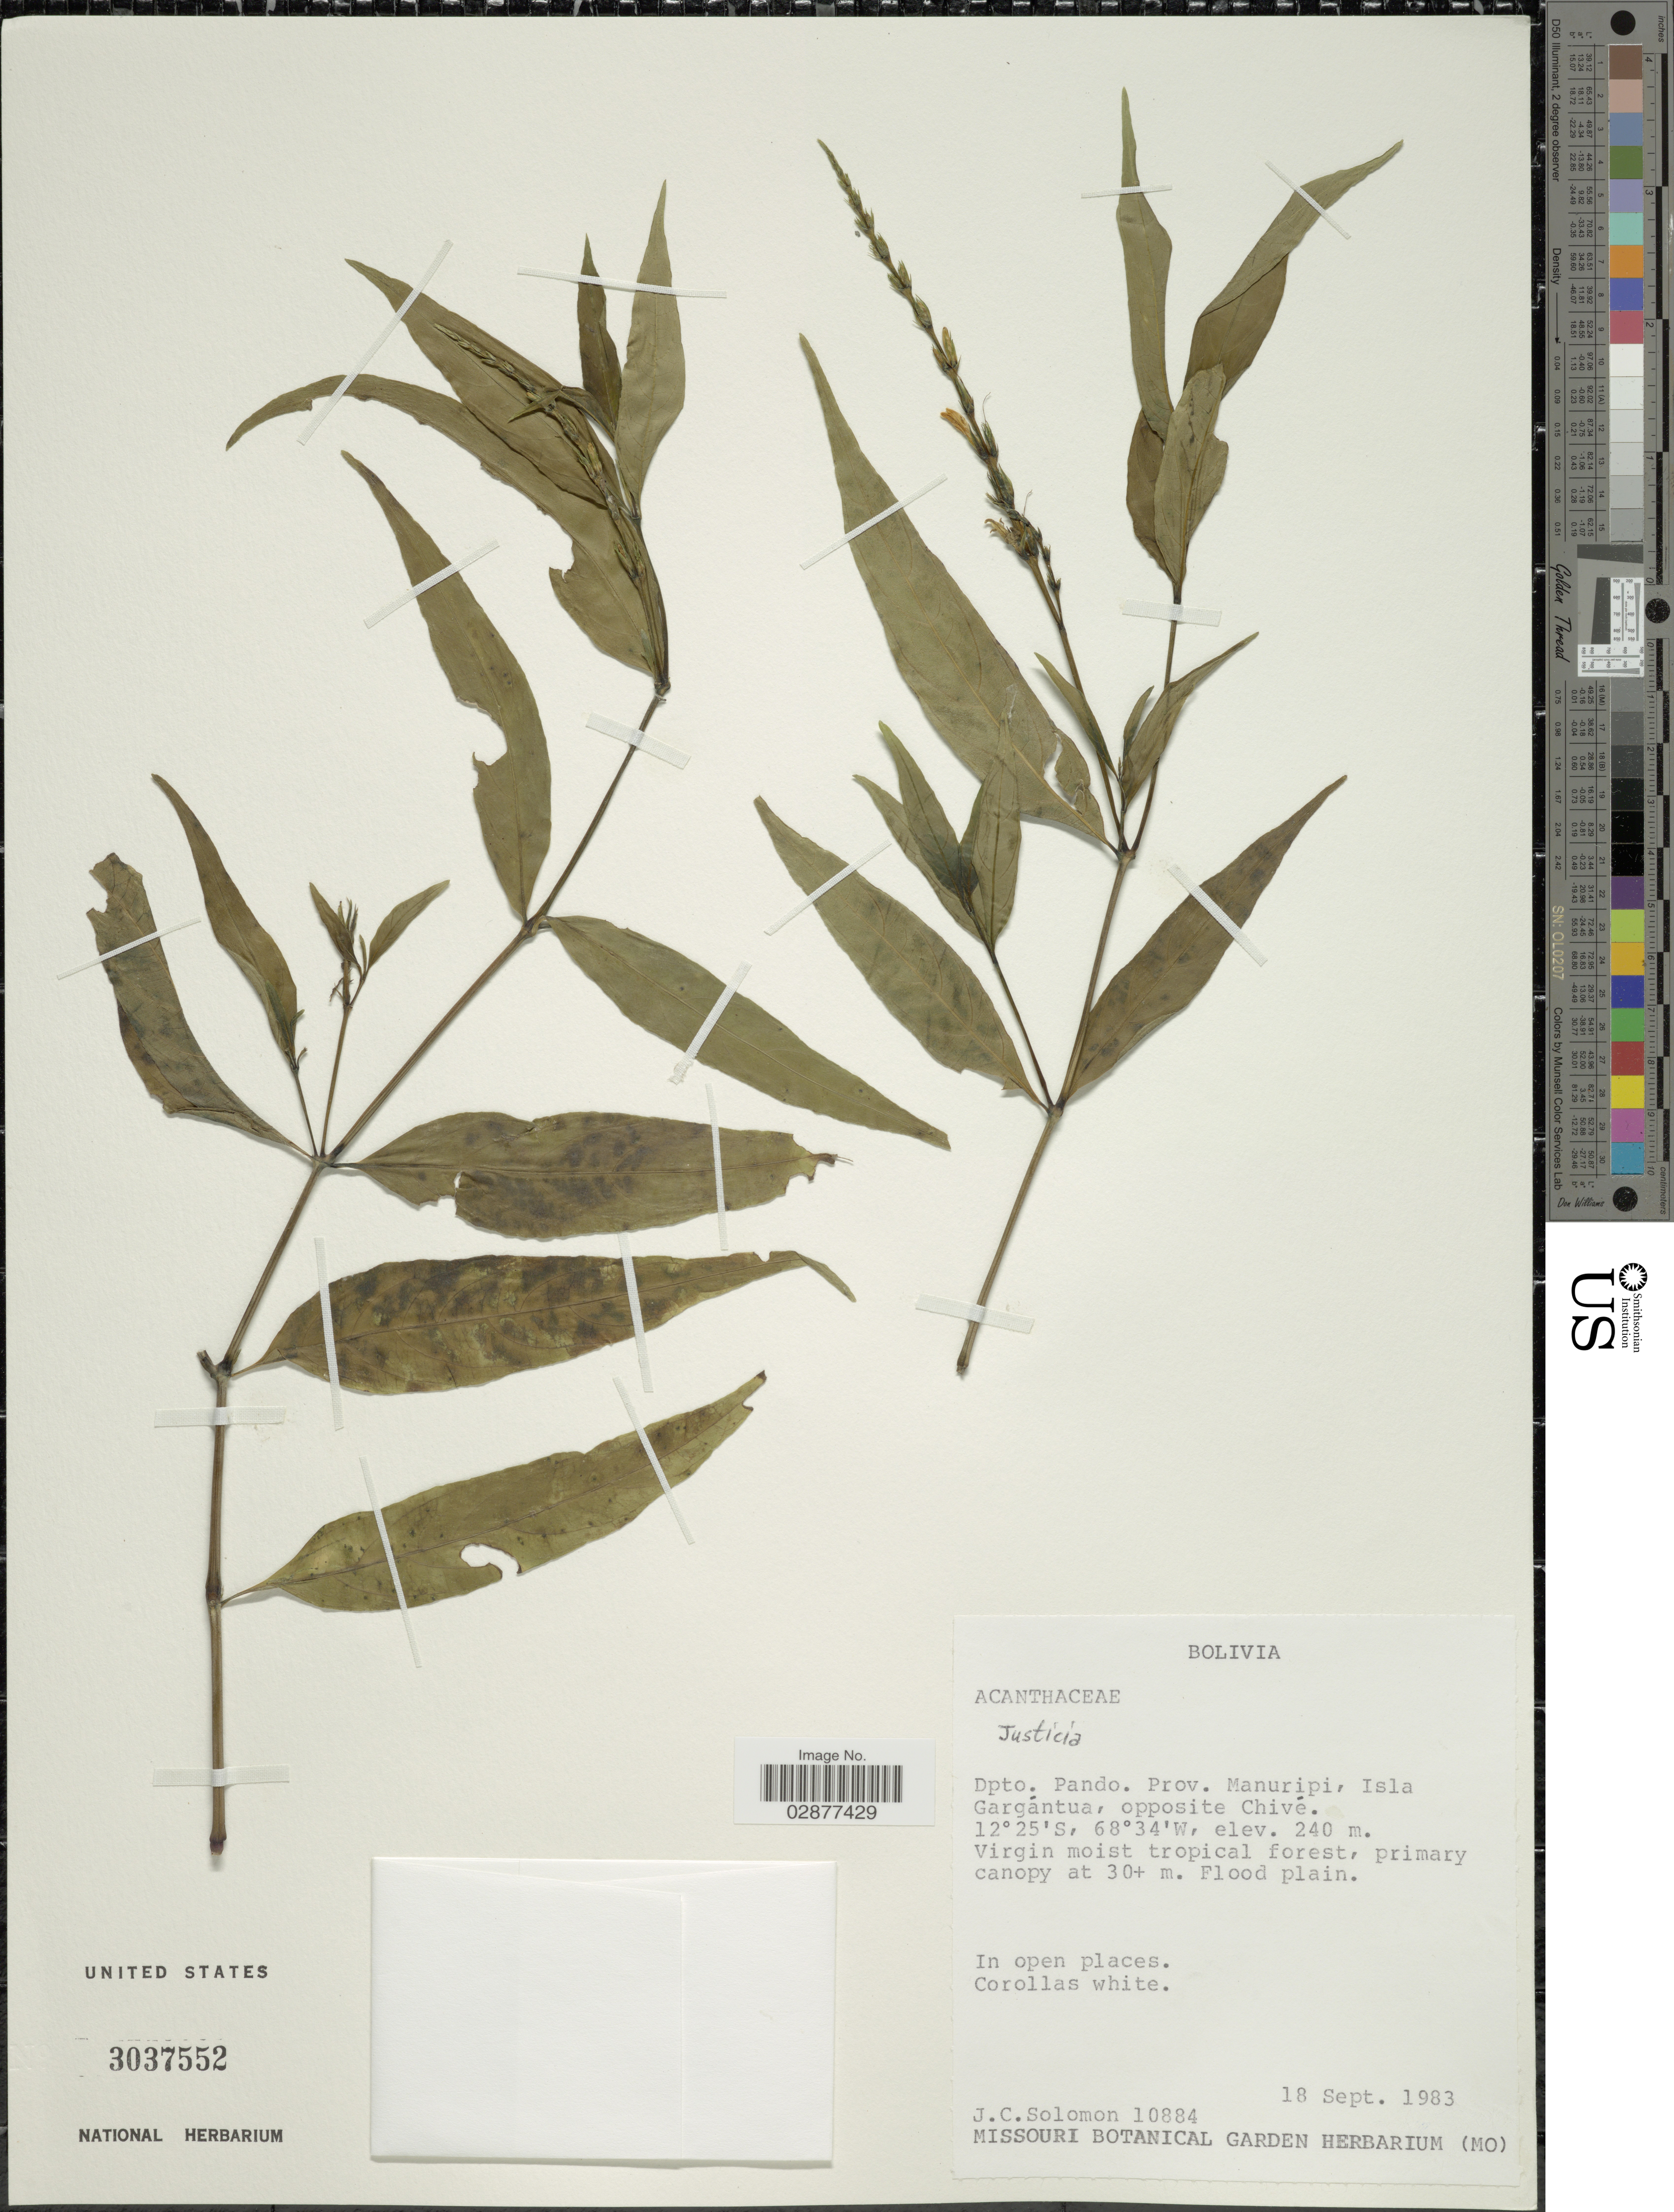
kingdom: Plantae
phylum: Tracheophyta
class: Magnoliopsida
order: Lamiales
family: Acanthaceae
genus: Justicia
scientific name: Justicia boliviana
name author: Rusby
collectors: J. C. Solomon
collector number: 10884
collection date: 1983-09-18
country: Bolivia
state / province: Pando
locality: Dpto. Pando. Prov. Manuripi, Isla Gargántua, opposite Chivé.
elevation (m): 240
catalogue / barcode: US 3037552